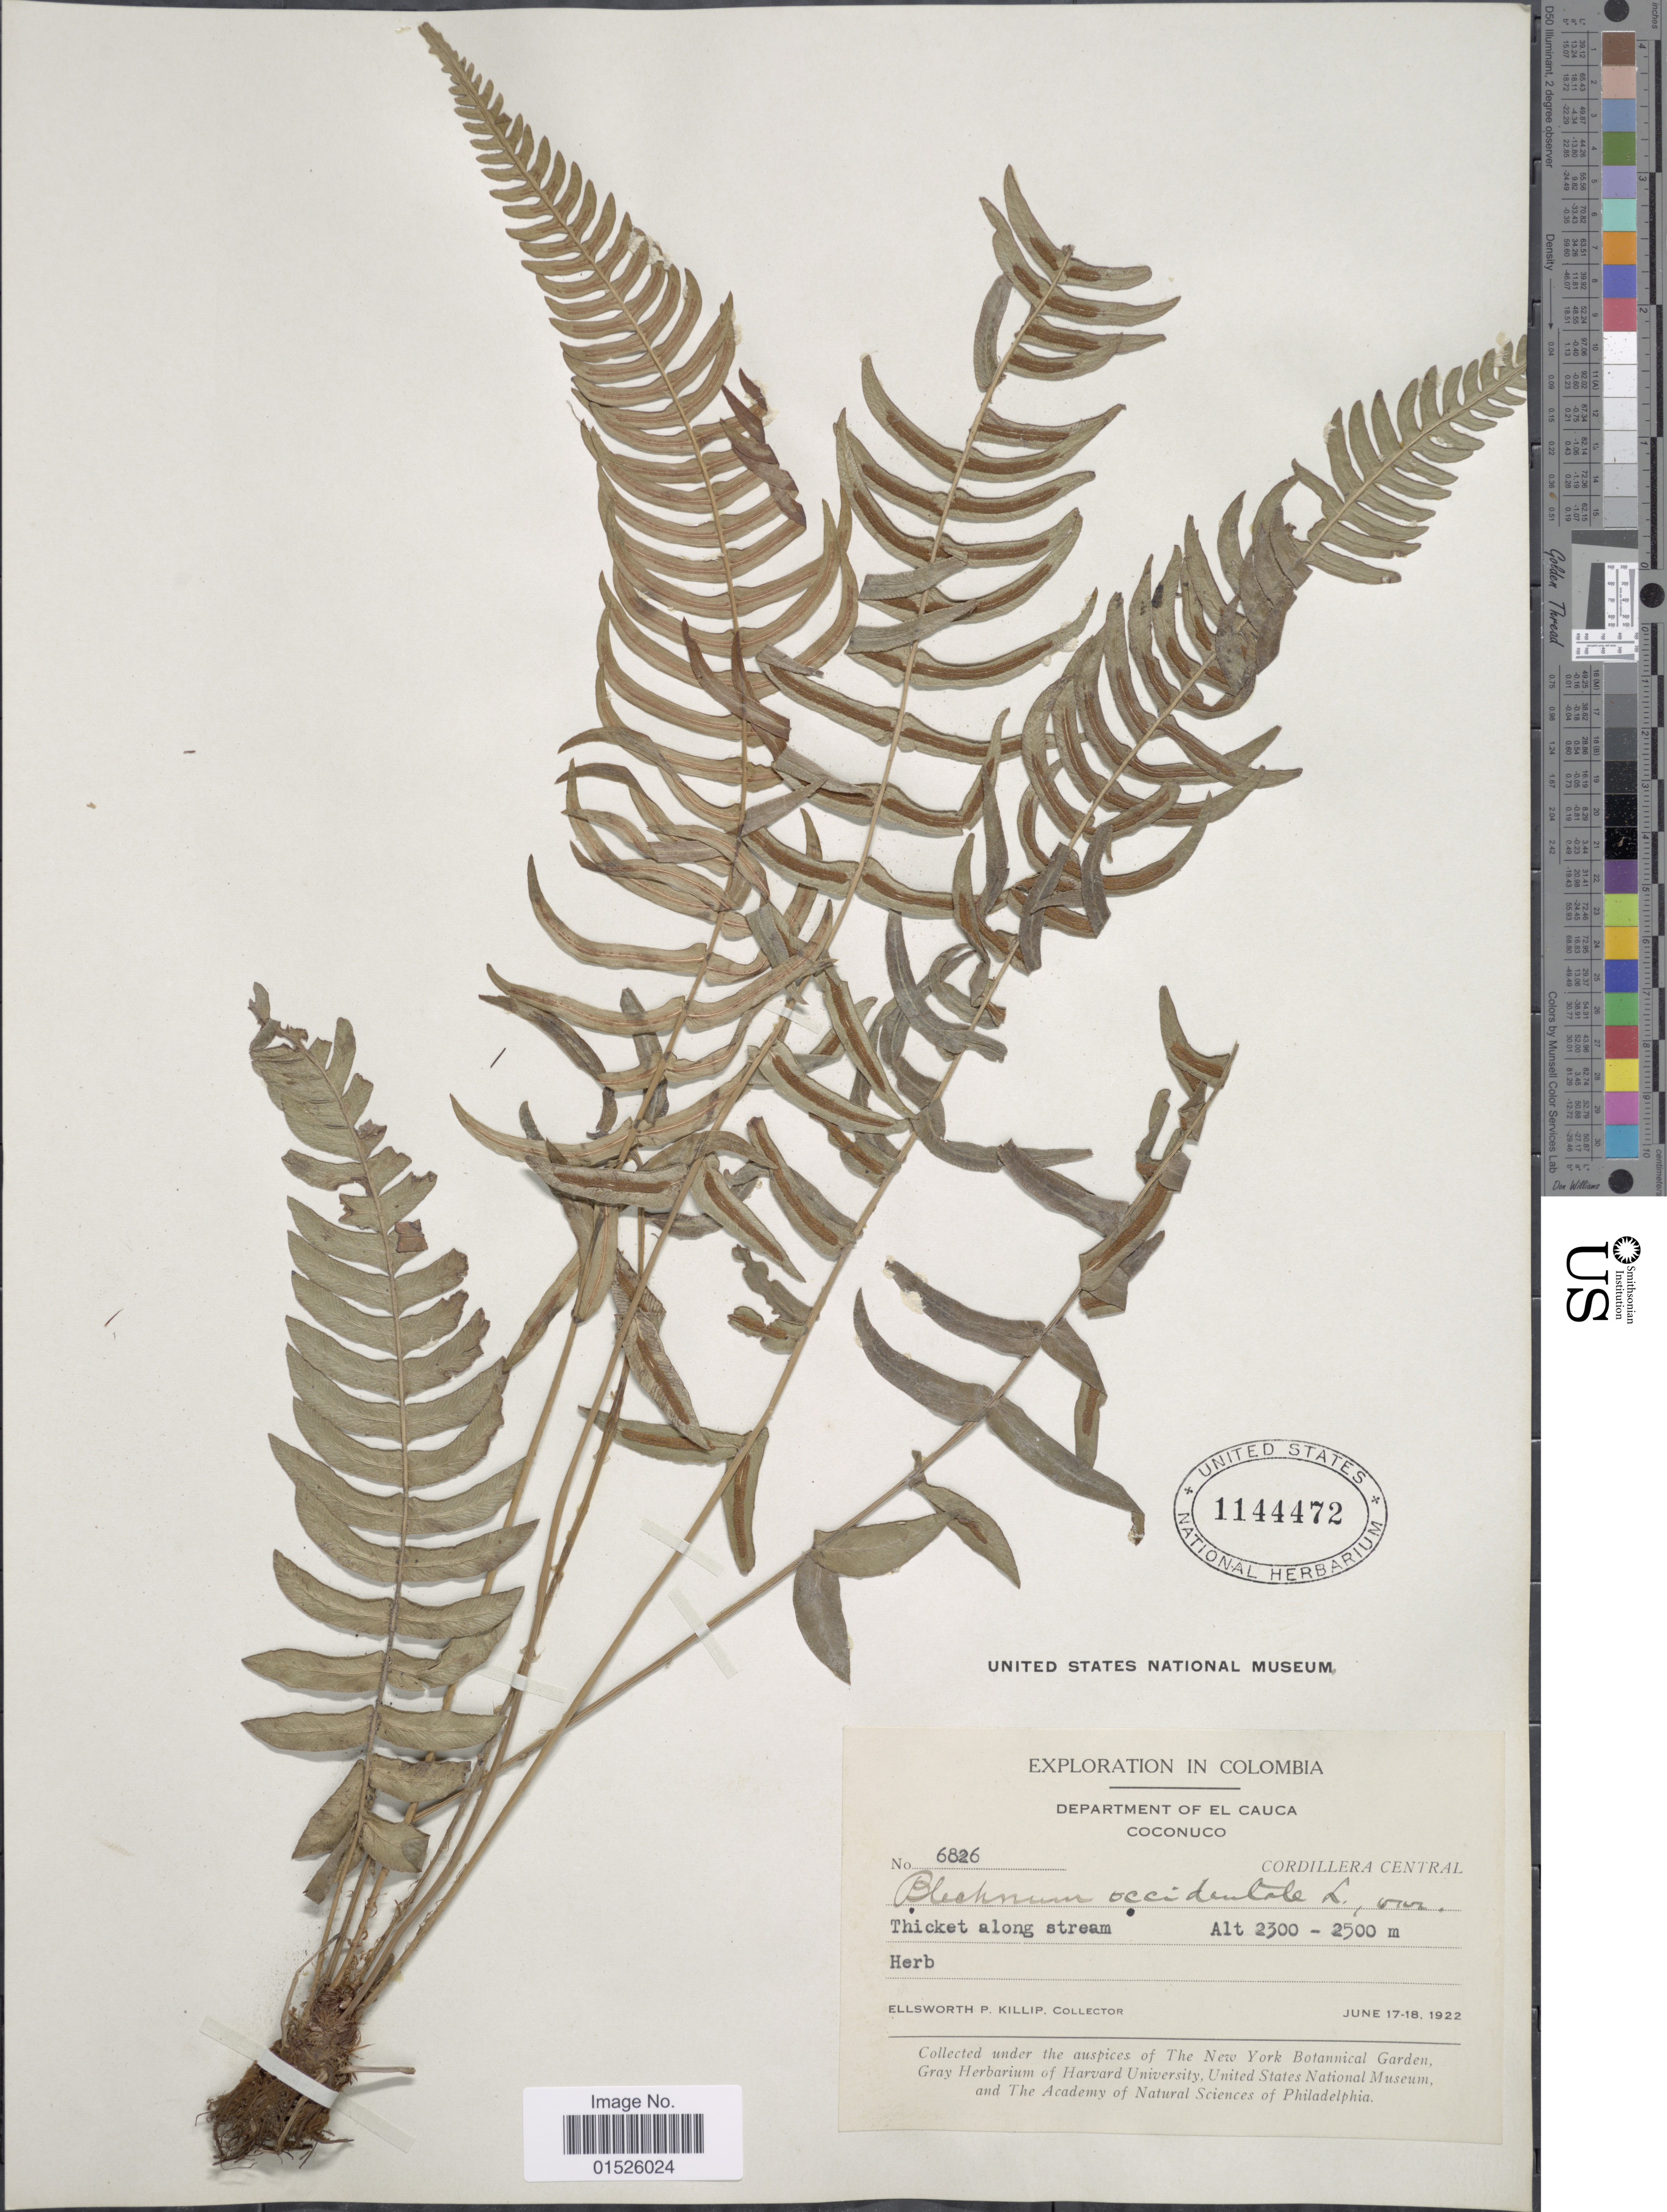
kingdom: Plantae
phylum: Tracheophyta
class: Polypodiopsida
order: Polypodiales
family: Blechnaceae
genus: Blechnum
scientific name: Blechnum glandulosum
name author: Link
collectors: E. P. Killip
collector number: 6826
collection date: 1922-06-17/1922-06-18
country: Colombia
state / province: Cauca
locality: Colombia, Department of El Cauca, Coconuco, Cordillera Central. Thicket along stream.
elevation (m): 2300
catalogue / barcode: US 1144472